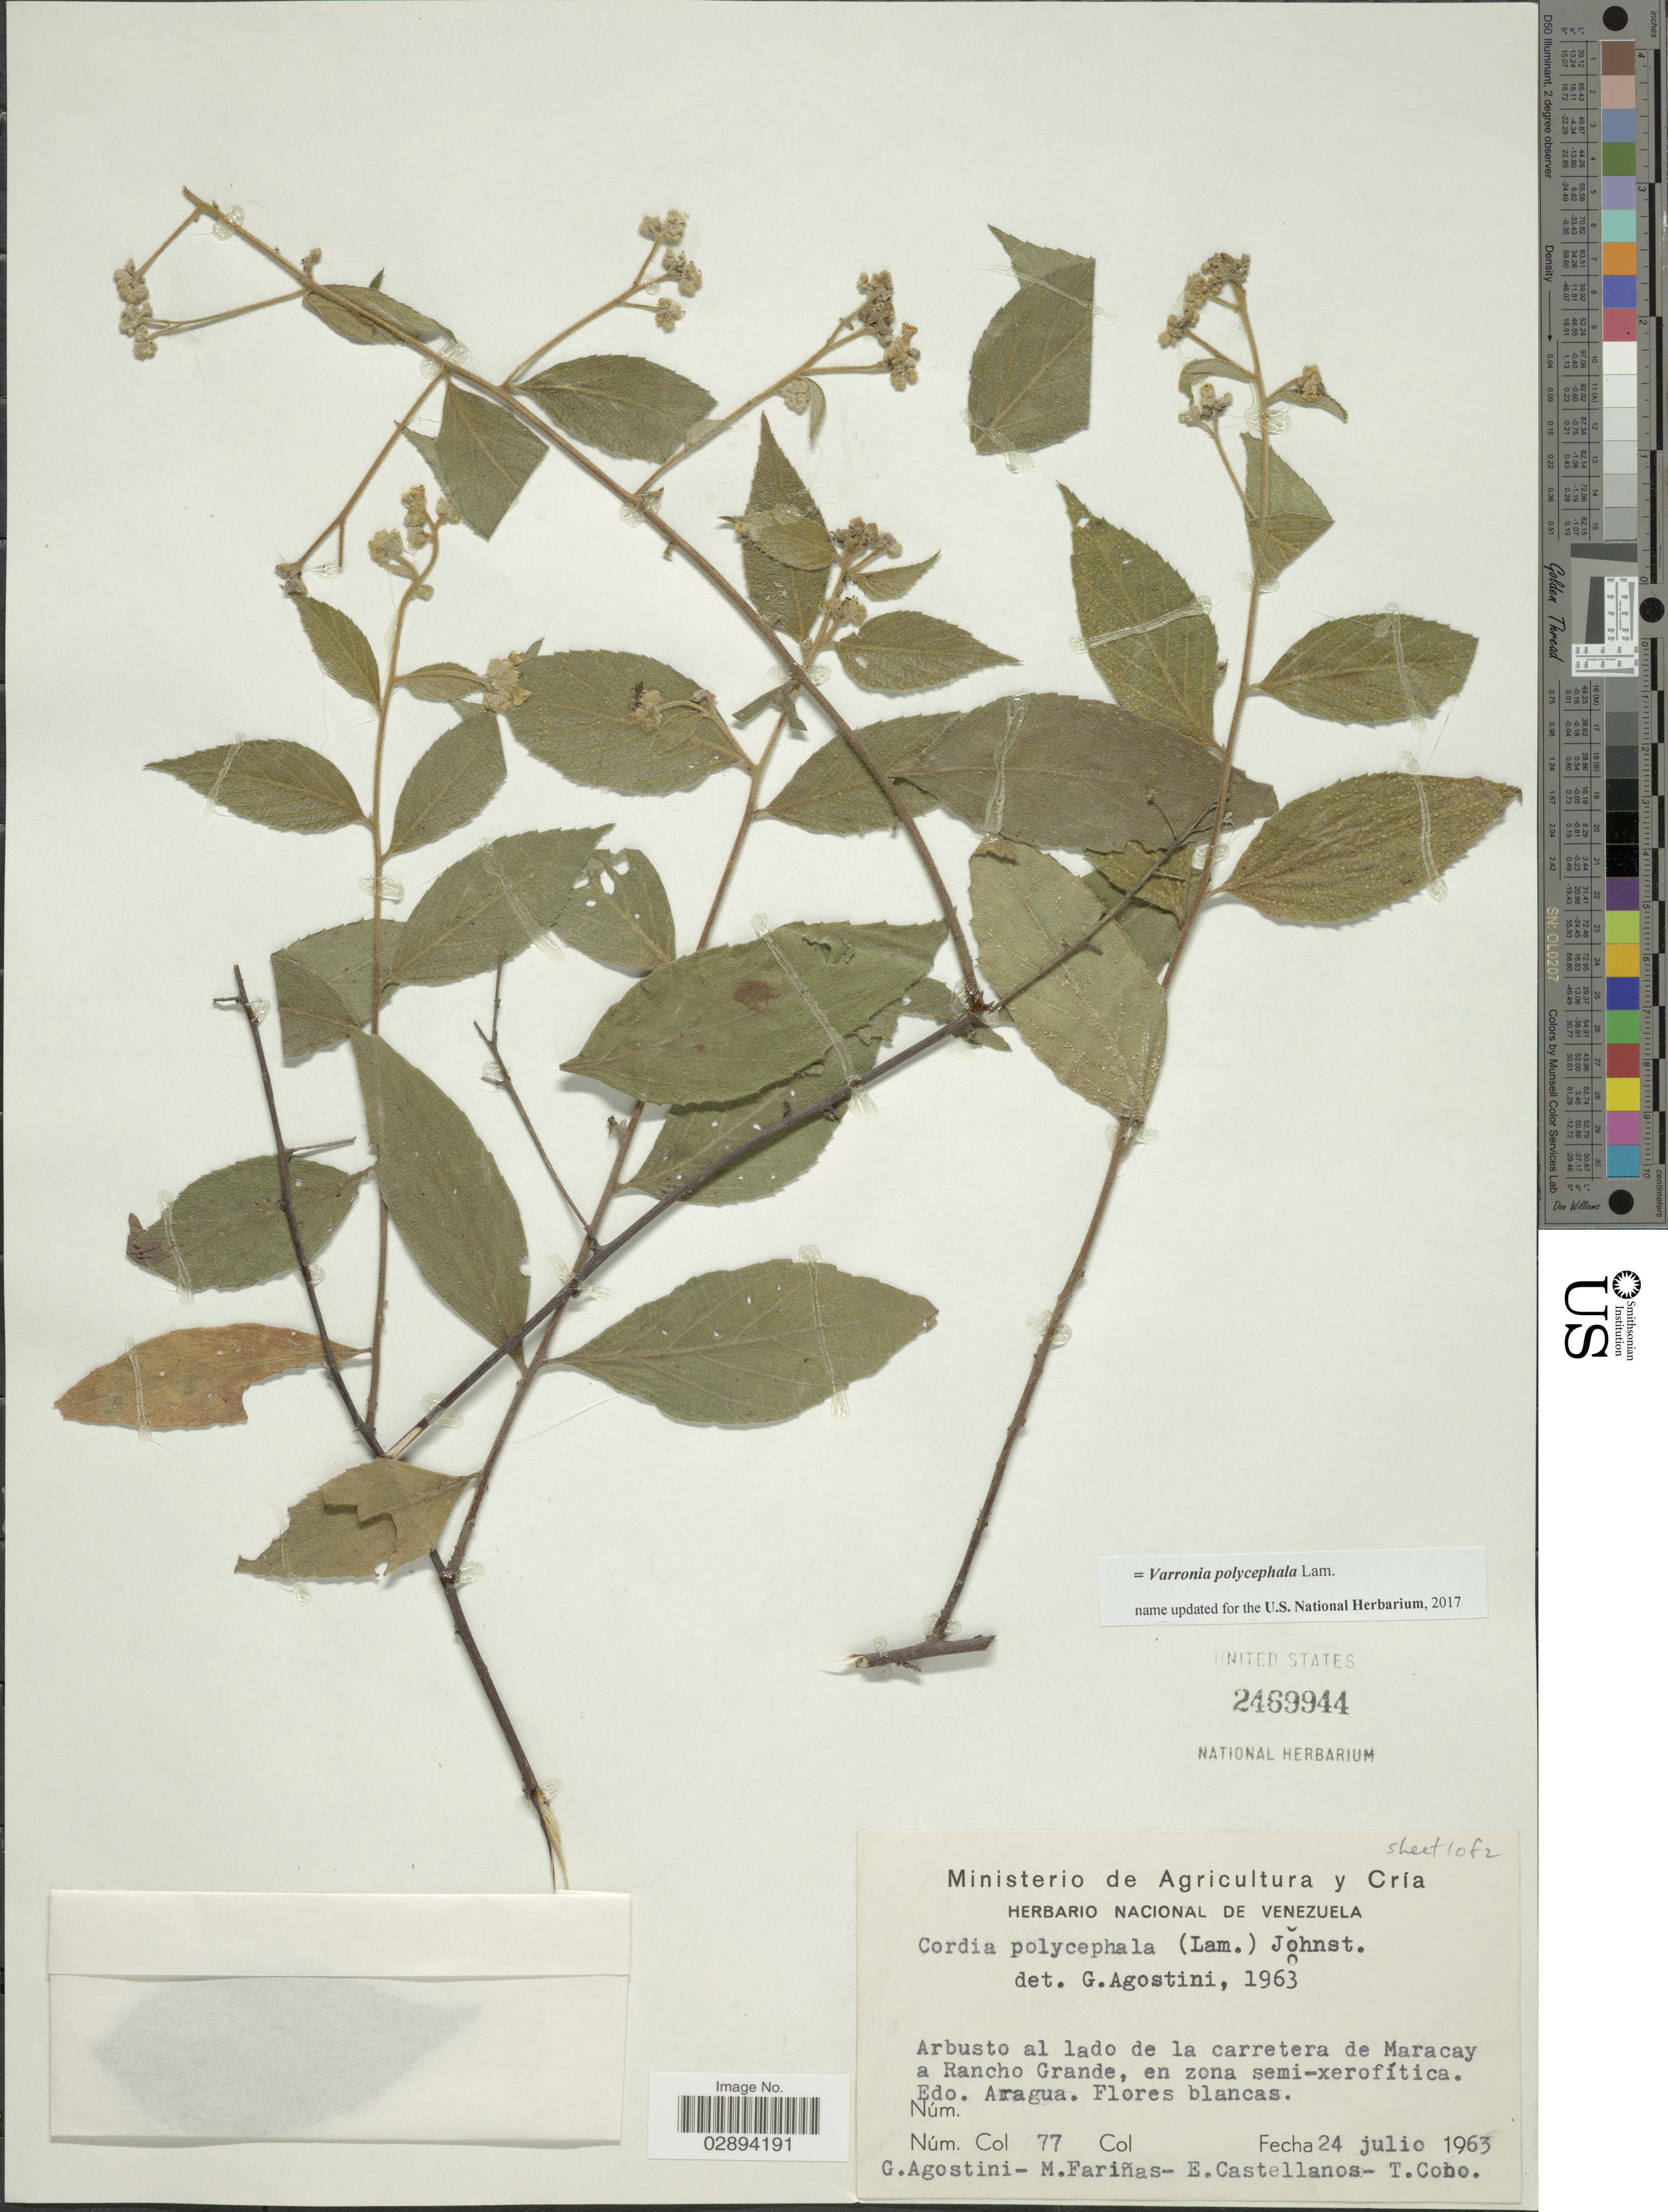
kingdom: Plantae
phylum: Tracheophyta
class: Magnoliopsida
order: Boraginales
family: Cordiaceae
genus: Varronia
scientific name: Varronia polycephala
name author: Lam.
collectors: G. Agostini, M. Fariñas, E. Castellanos & T. Cobo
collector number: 77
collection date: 1963-07-24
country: Venezuela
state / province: Aragua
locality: Arbusto al lado de la carretera de Maracay a Rancho Grande.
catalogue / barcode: US 2469944